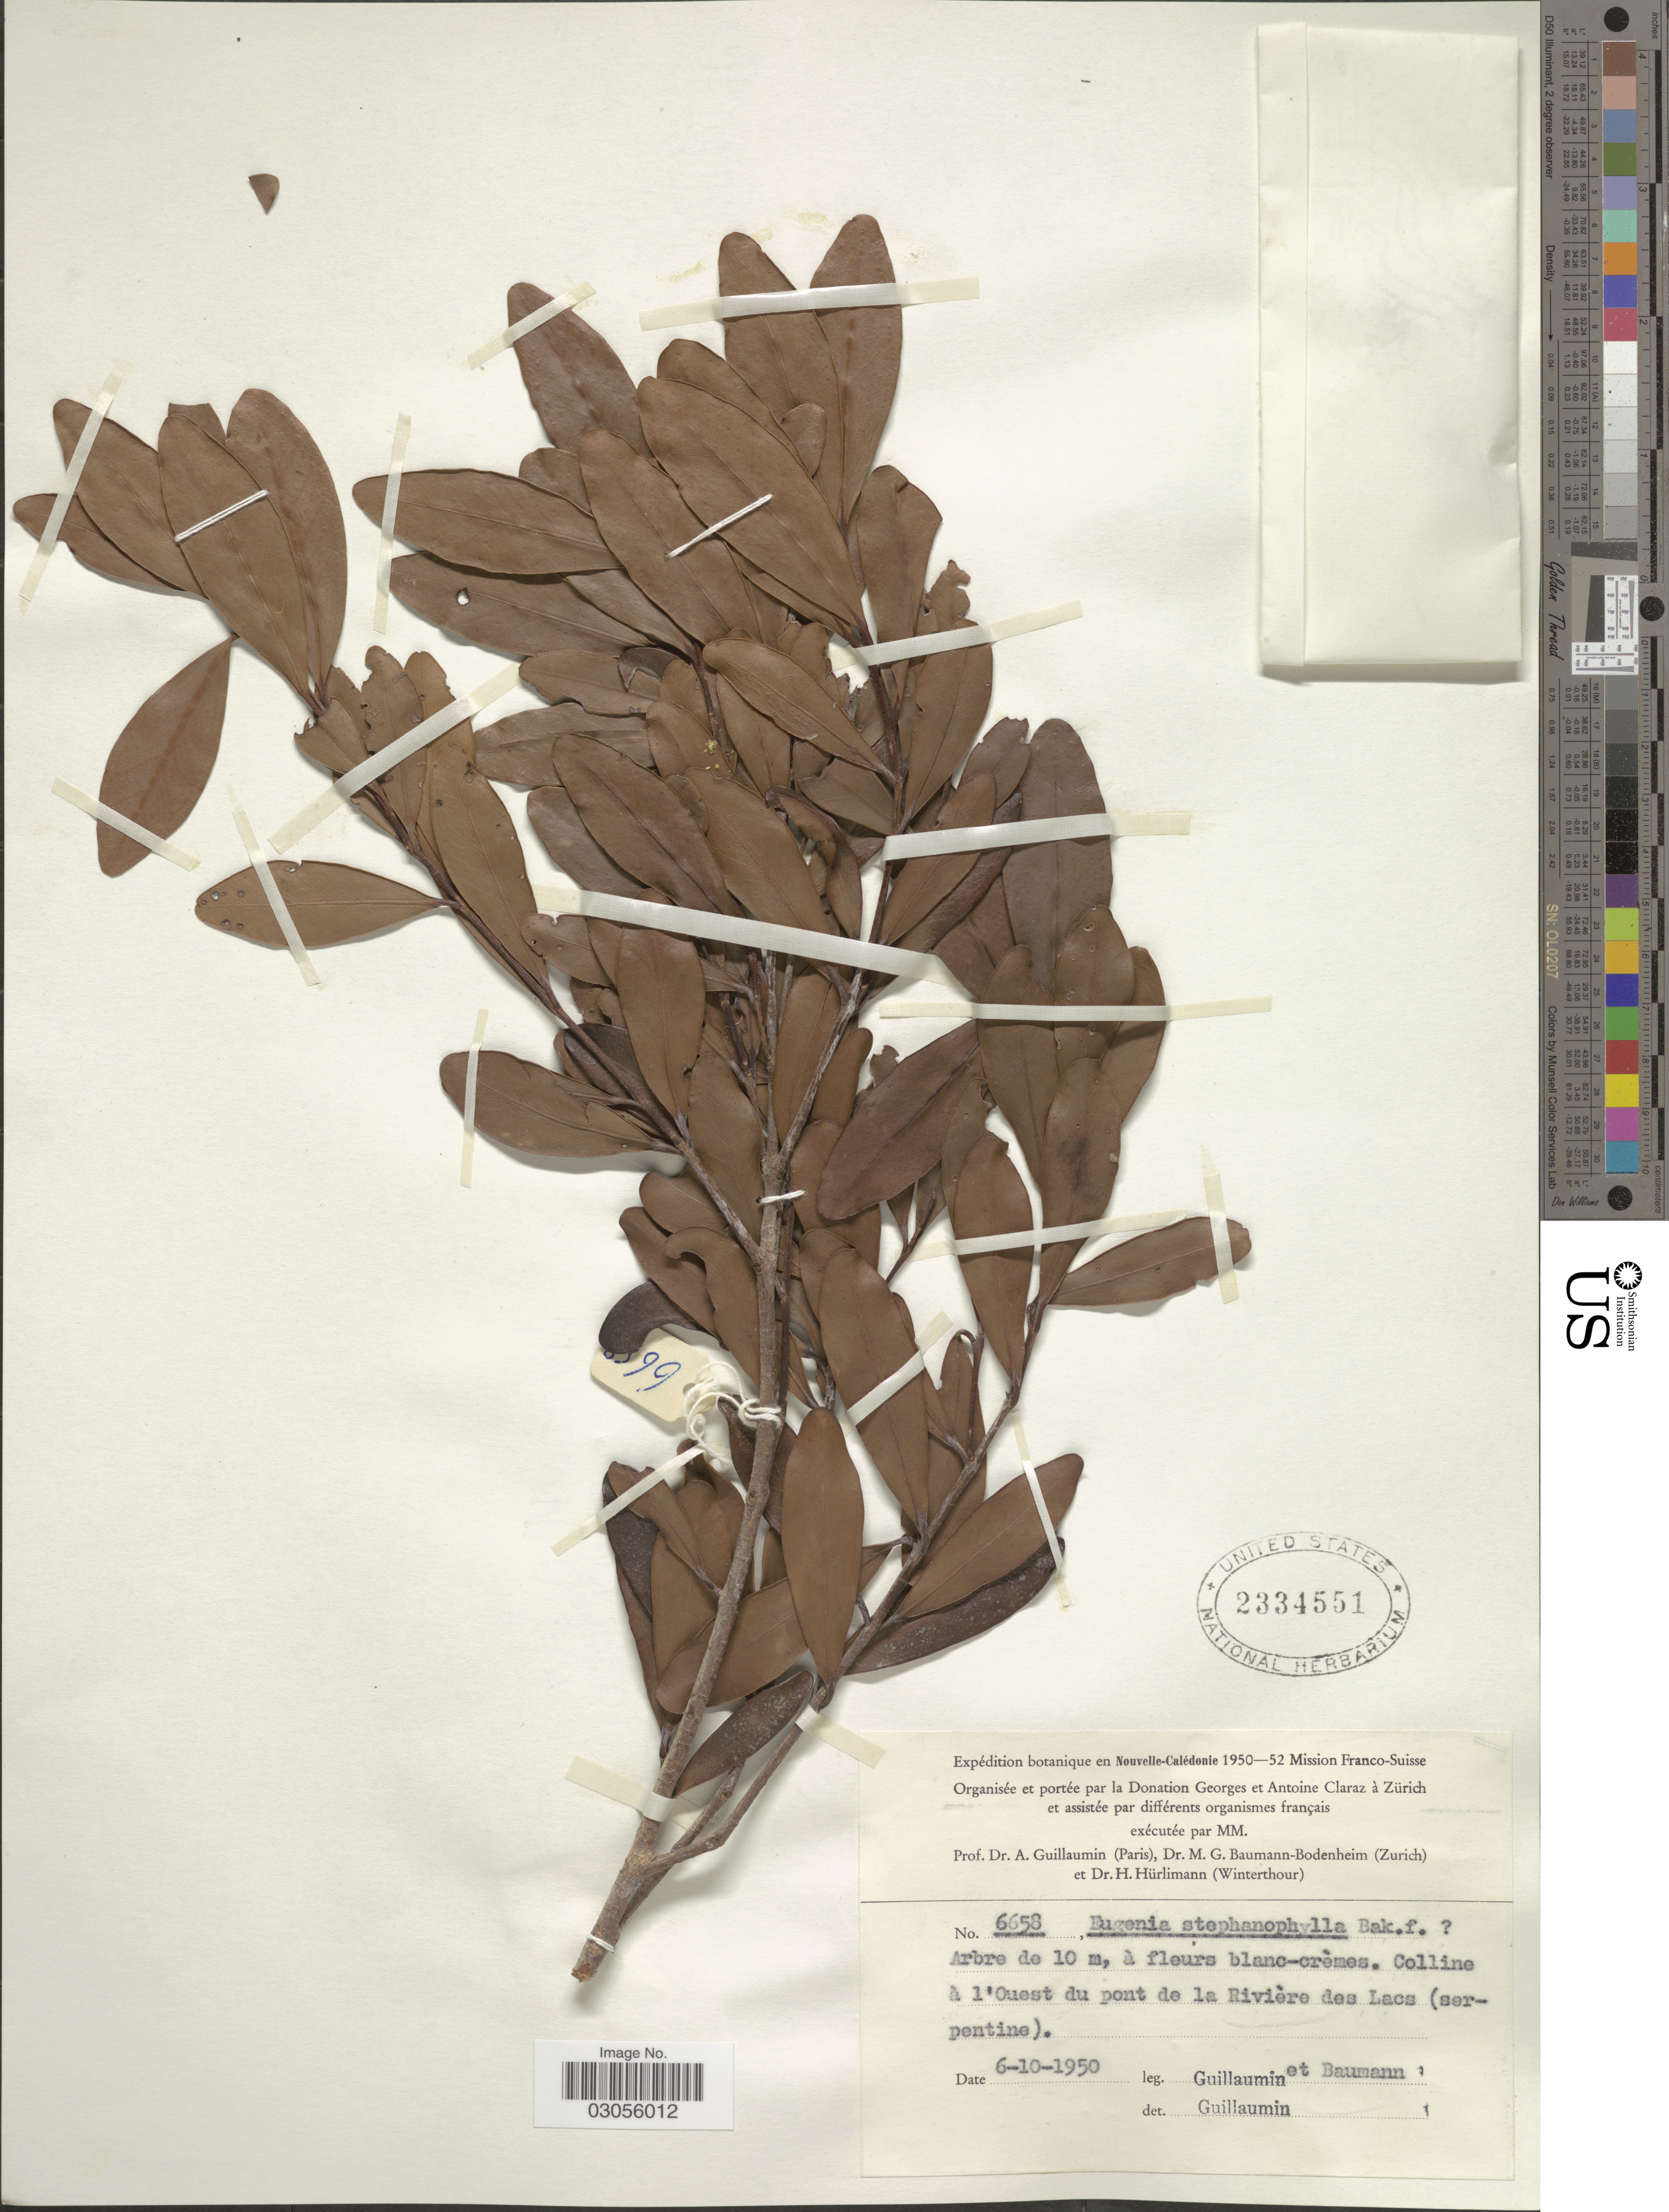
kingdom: Plantae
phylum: Tracheophyta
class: Magnoliopsida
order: Myrtales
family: Myrtaceae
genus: Eugenia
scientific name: Eugenia stephanophylla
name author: Baker f.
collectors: A. Guillaumin & M. G. Baumann-Bodenheim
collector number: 6658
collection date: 1950-10-06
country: New Caledonia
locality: Colline à l'Ouest du pont de la Rivière des Lacs (serpentine).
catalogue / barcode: US 2334551